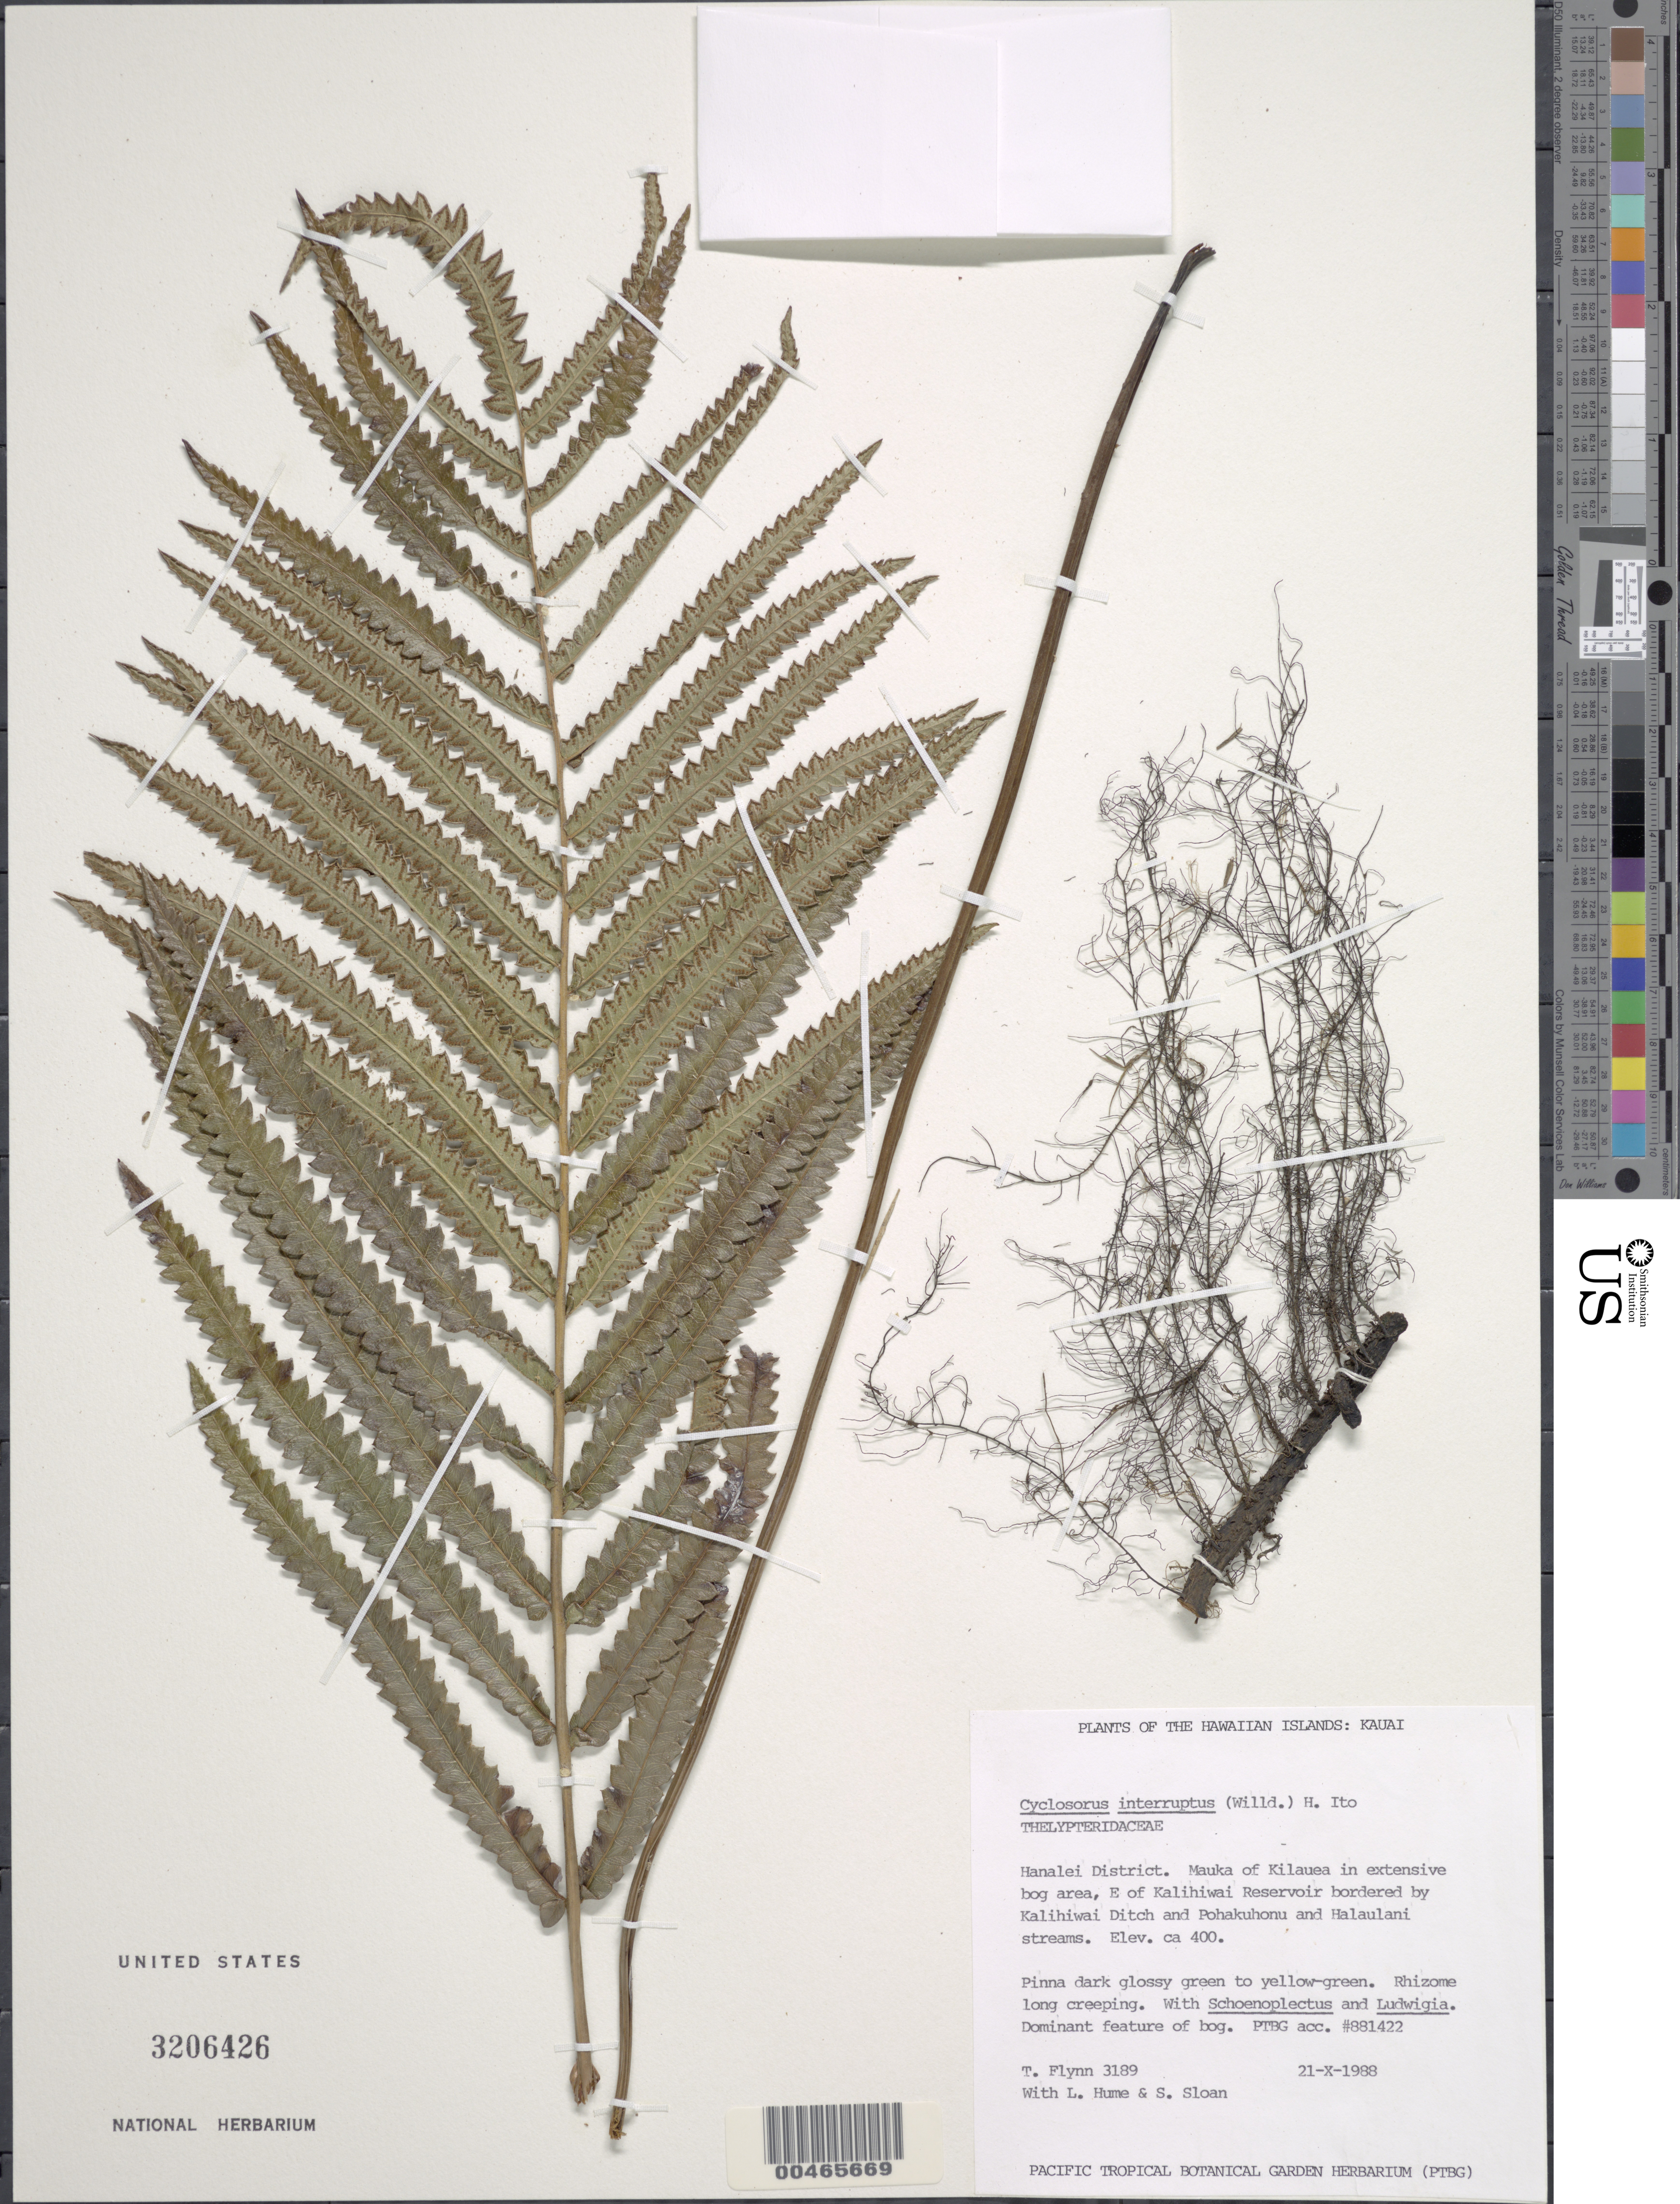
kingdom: Plantae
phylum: Tracheophyta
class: Polypodiopsida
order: Polypodiales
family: Thelypteridaceae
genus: Cyclosorus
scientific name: Cyclosorus interruptus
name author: (Willd.) H. Itô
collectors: T. W. Flynn, L. Hume & S. Sloan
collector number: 3189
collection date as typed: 21 Oct 1988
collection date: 1988-10-21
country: United States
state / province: Hawaii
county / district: Kauai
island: Kaua'i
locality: Hanalei District. Mauka of Kilauea in extensive bog area, E of Kalihiwai Reservoir bordered by Kalihiwai Ditch & Pohakuhonu ...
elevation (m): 400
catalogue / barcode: US 3206426